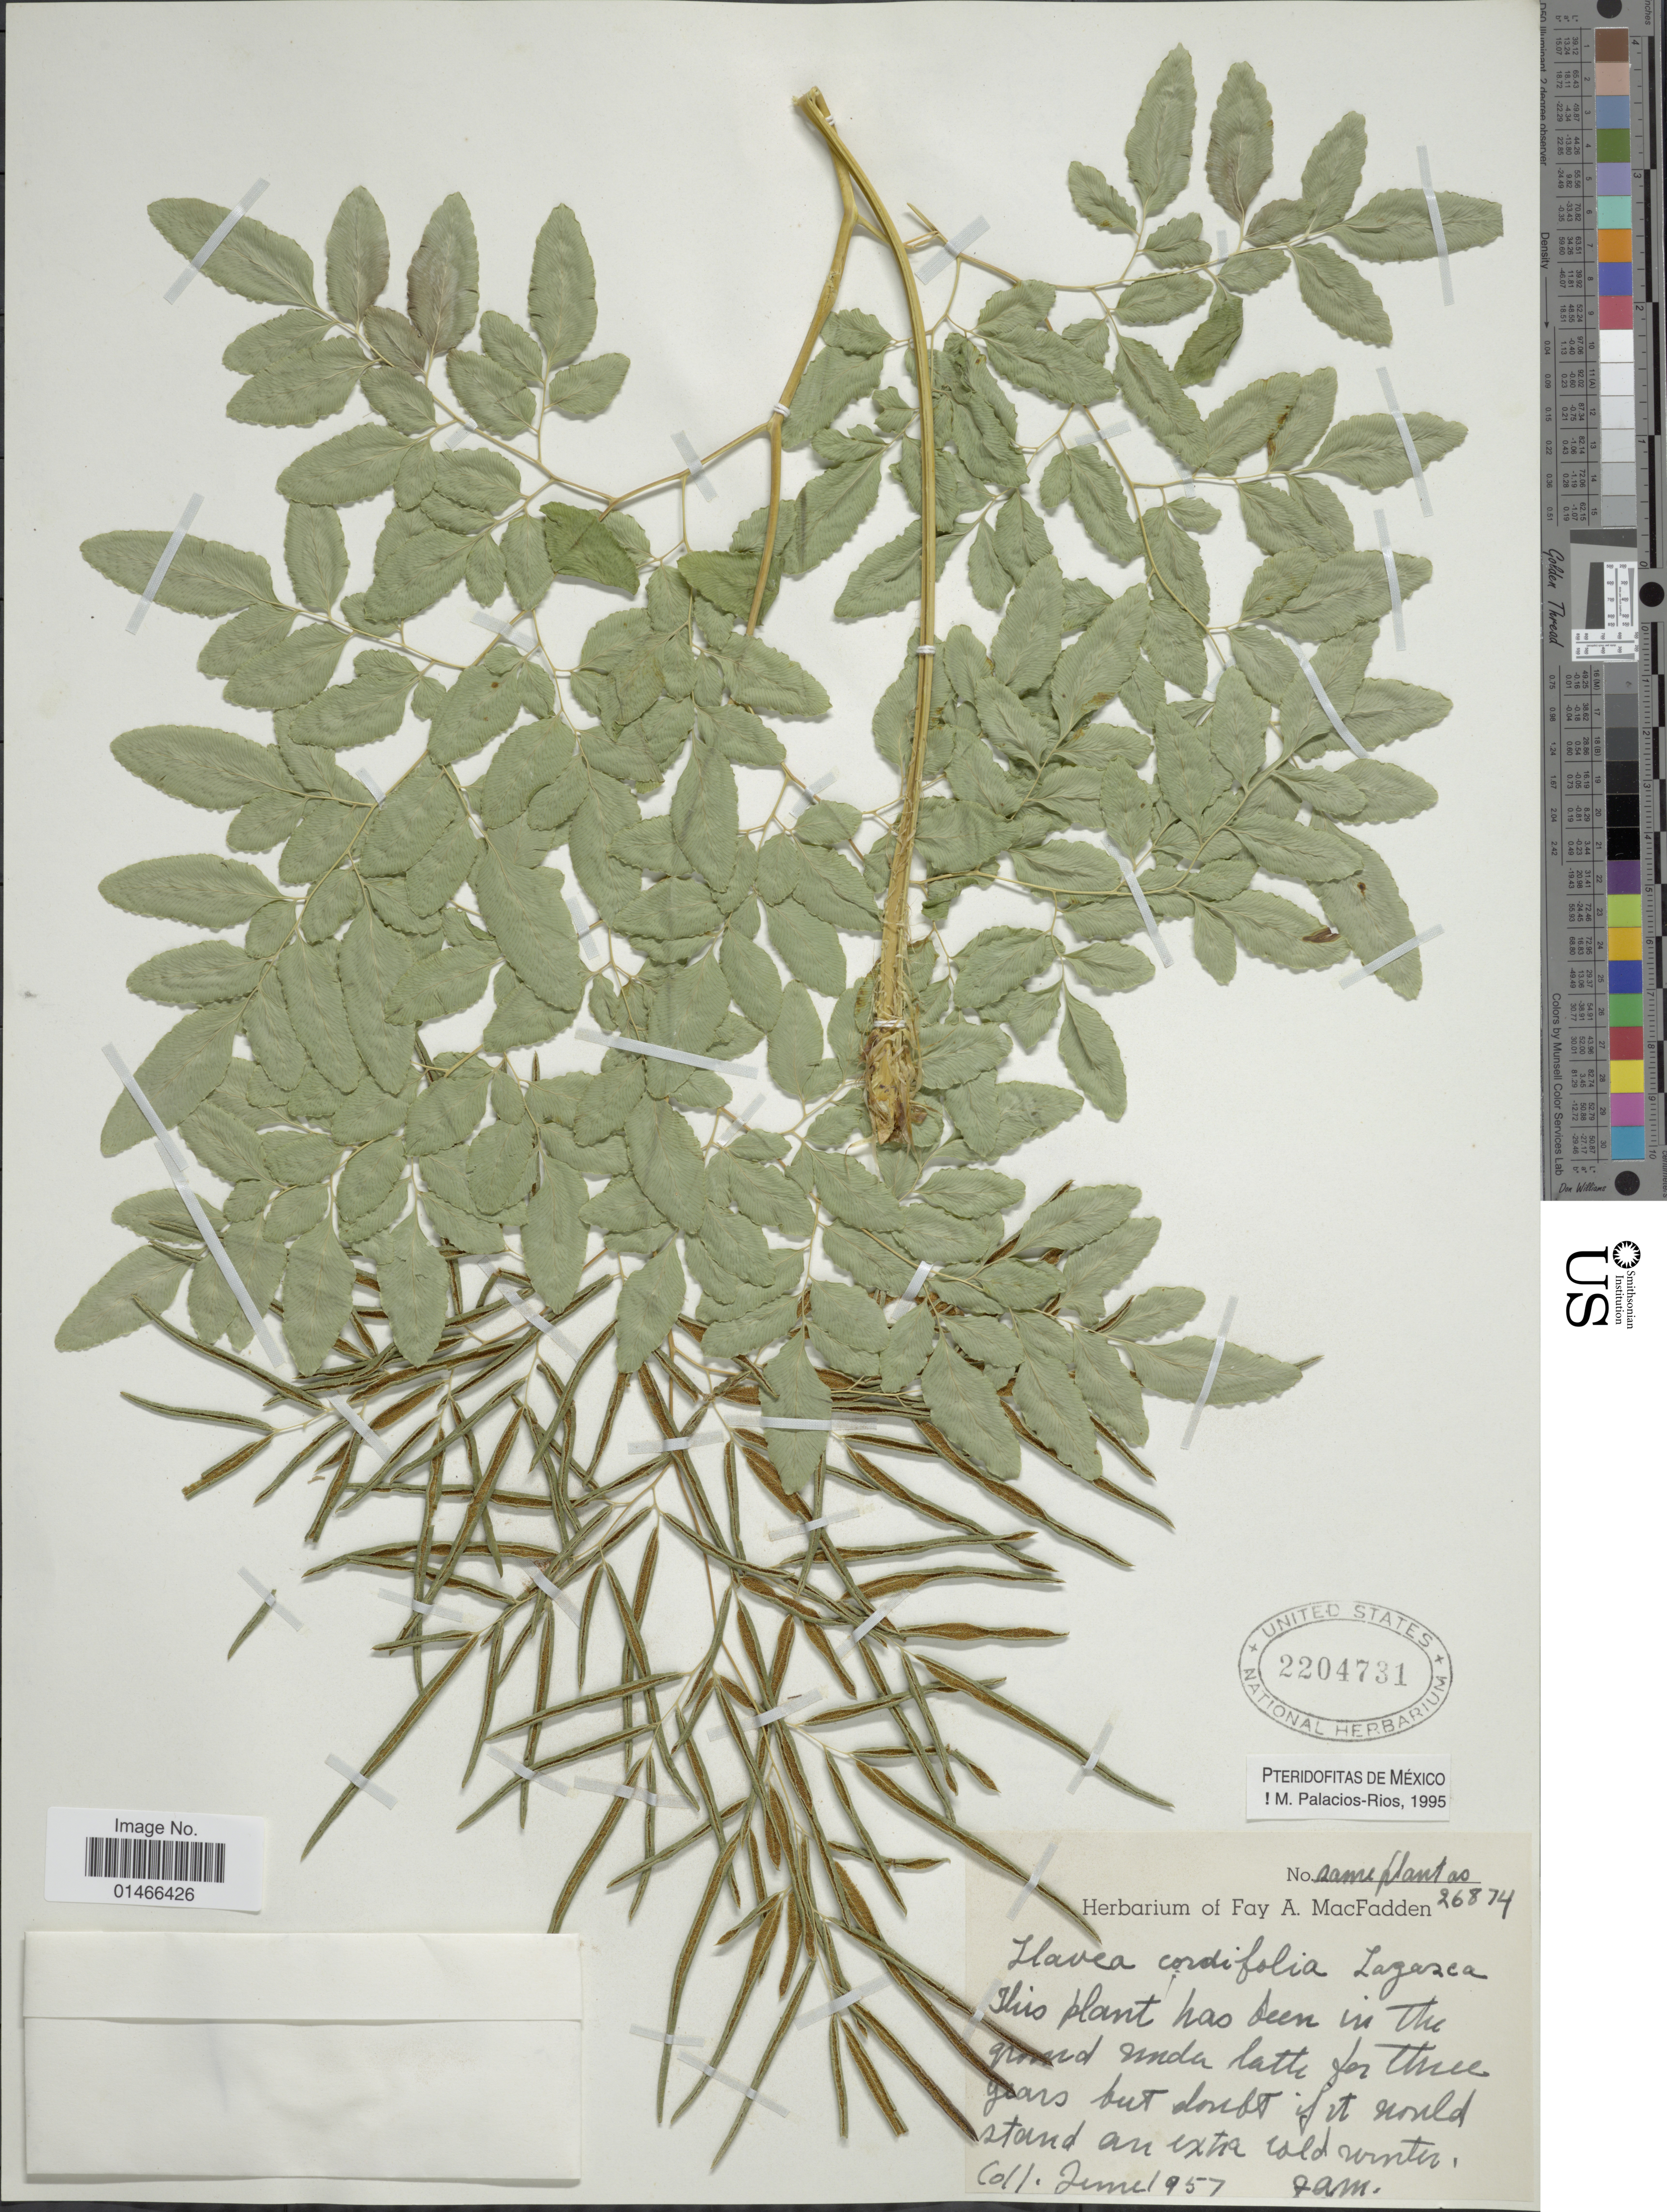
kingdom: Plantae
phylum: Tracheophyta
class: Polypodiopsida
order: Polypodiales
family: Pteridaceae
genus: Llavea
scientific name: Llavea cordifolia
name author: Lag.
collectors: F. MacFadden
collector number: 26874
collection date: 1957-06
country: Mexico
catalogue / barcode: US 2204731